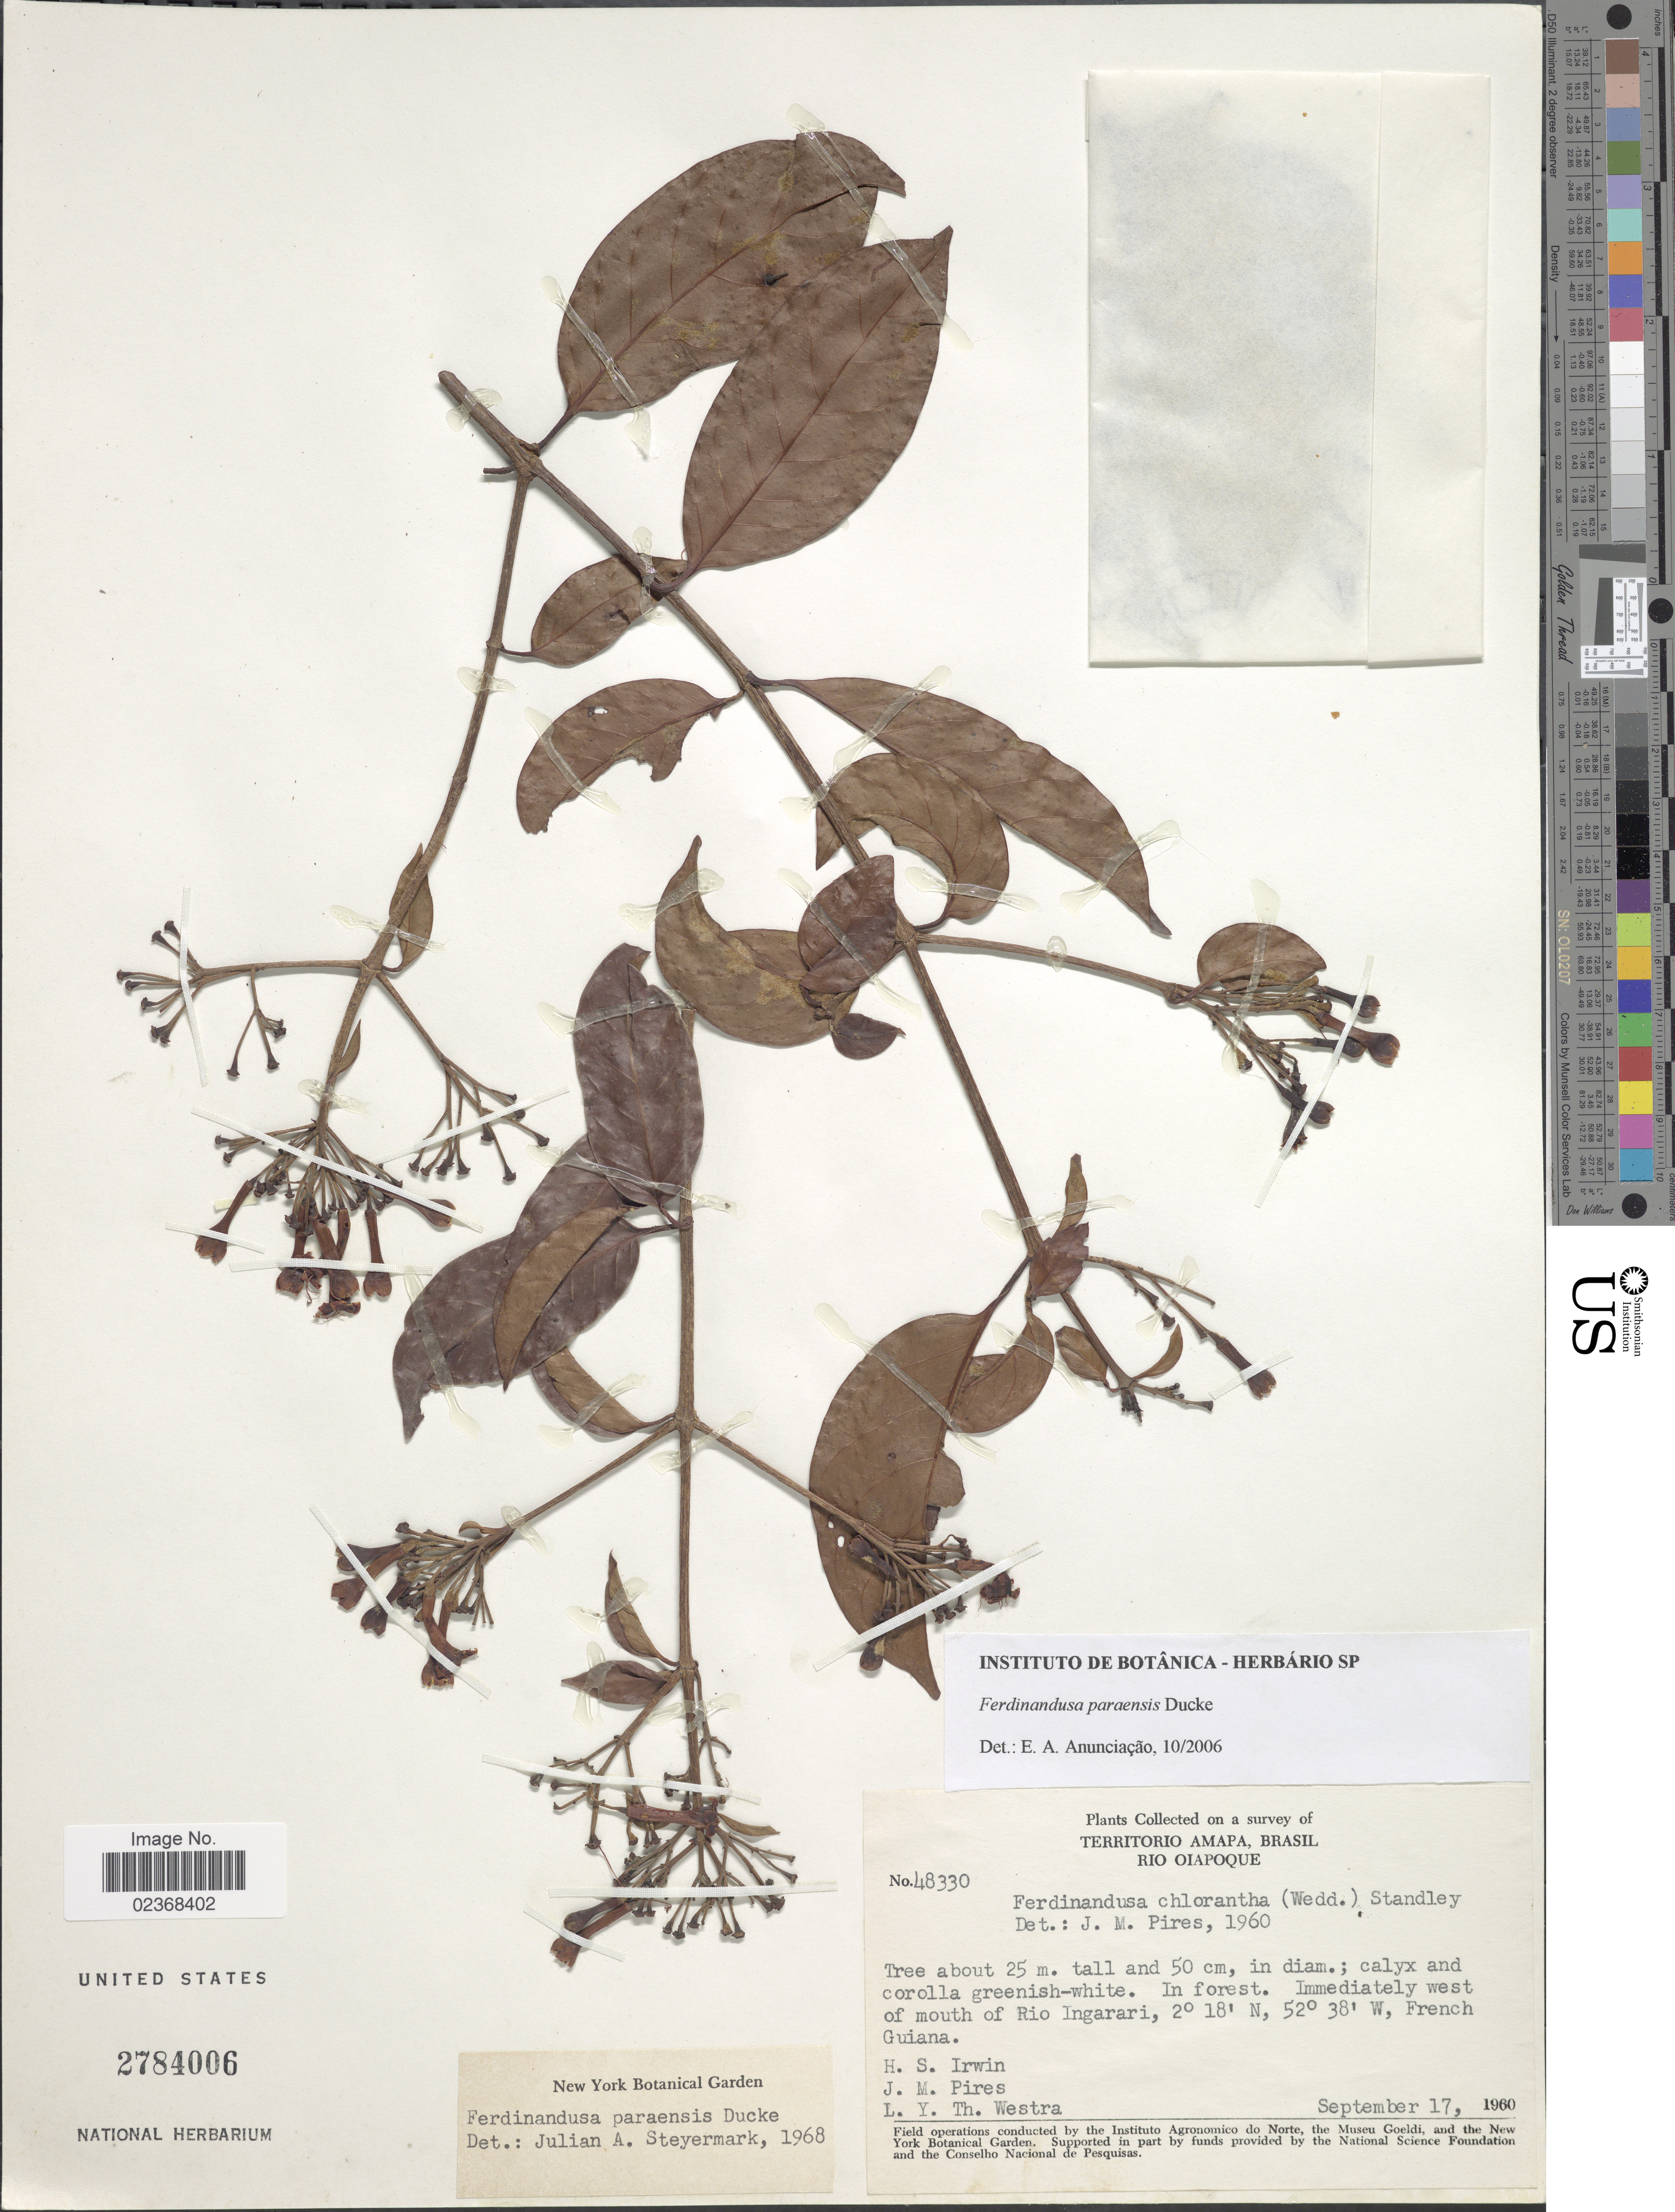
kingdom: Plantae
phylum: Tracheophyta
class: Magnoliopsida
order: Gentianales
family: Rubiaceae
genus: Ferdinandusa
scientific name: Ferdinandusa paraensis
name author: Ducke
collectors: H. Irwin, J. M. Pires & L. Y. T. Westra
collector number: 48330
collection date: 1960-09-17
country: French Guiana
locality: Rio Oiapoque, Immediately west of mouth of Rio Ingarari, French Guiana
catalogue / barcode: US 2784006